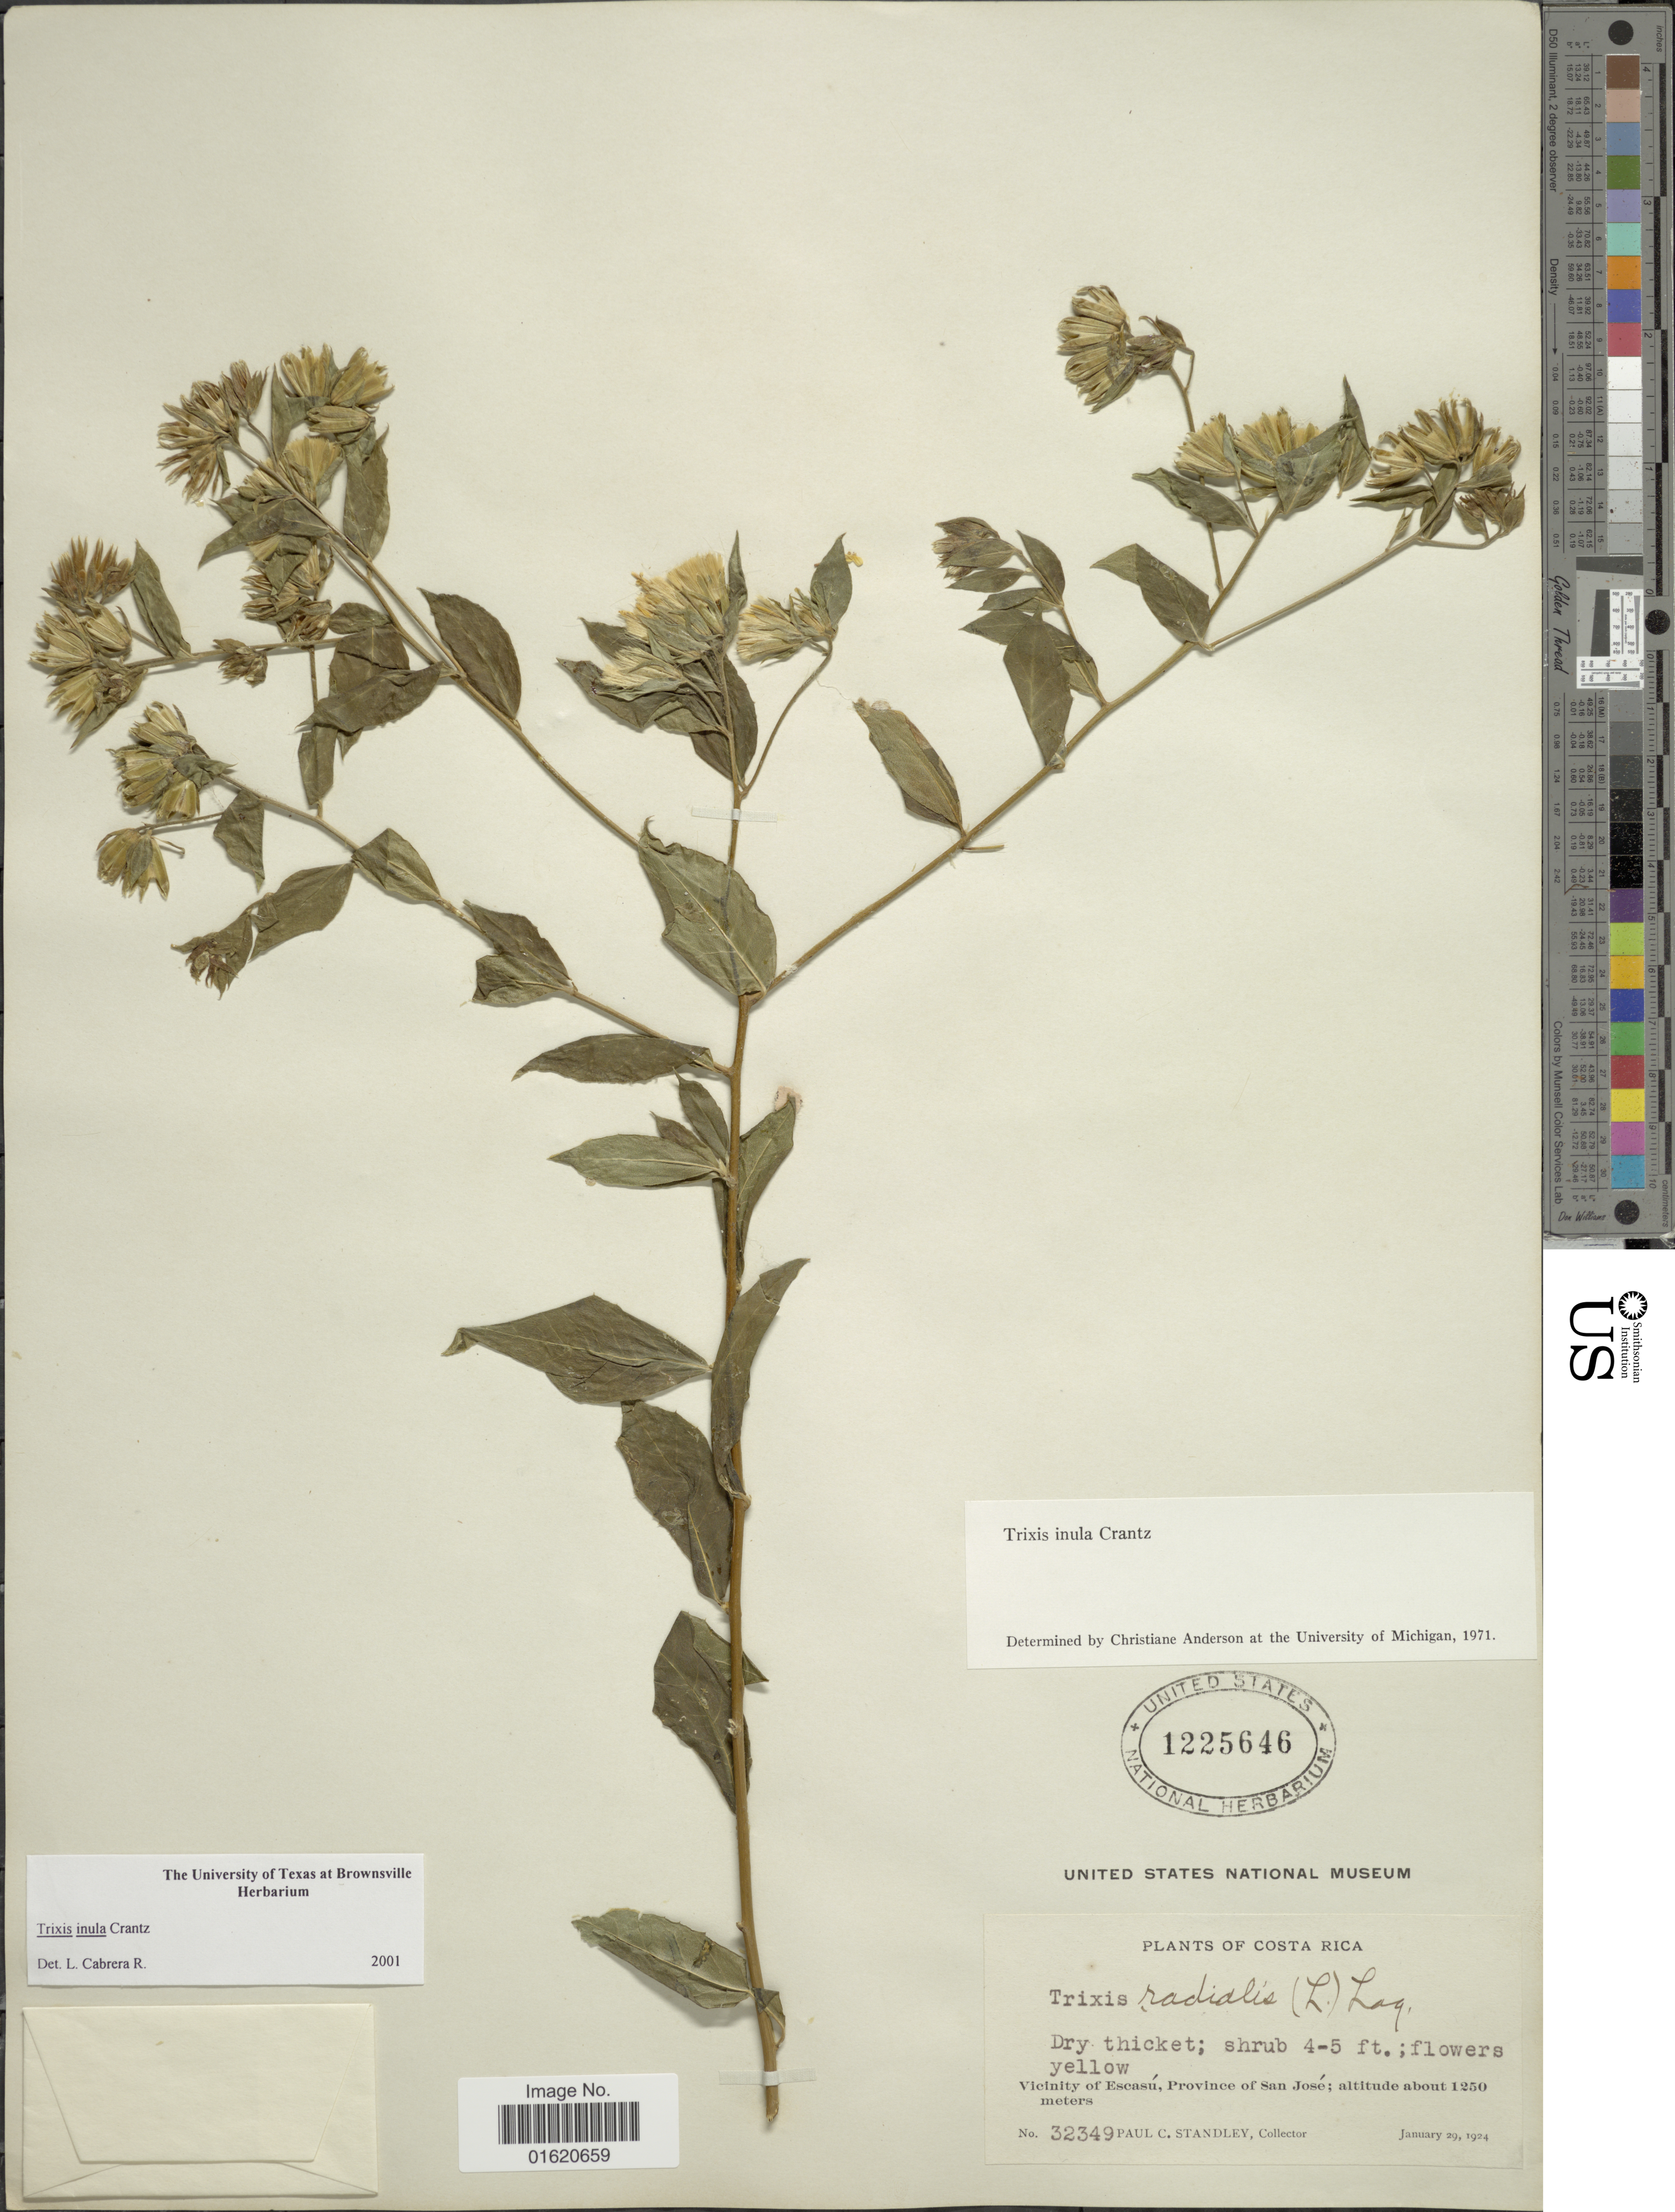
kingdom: Plantae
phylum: Tracheophyta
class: Magnoliopsida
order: Asterales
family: Asteraceae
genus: Trixis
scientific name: Trixis inula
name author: Crantz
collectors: P. C. Standley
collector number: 32349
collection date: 1924-01-29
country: Costa Rica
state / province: San José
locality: Dry thicket, vicinity of Ecasú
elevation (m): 1250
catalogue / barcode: US 1225646